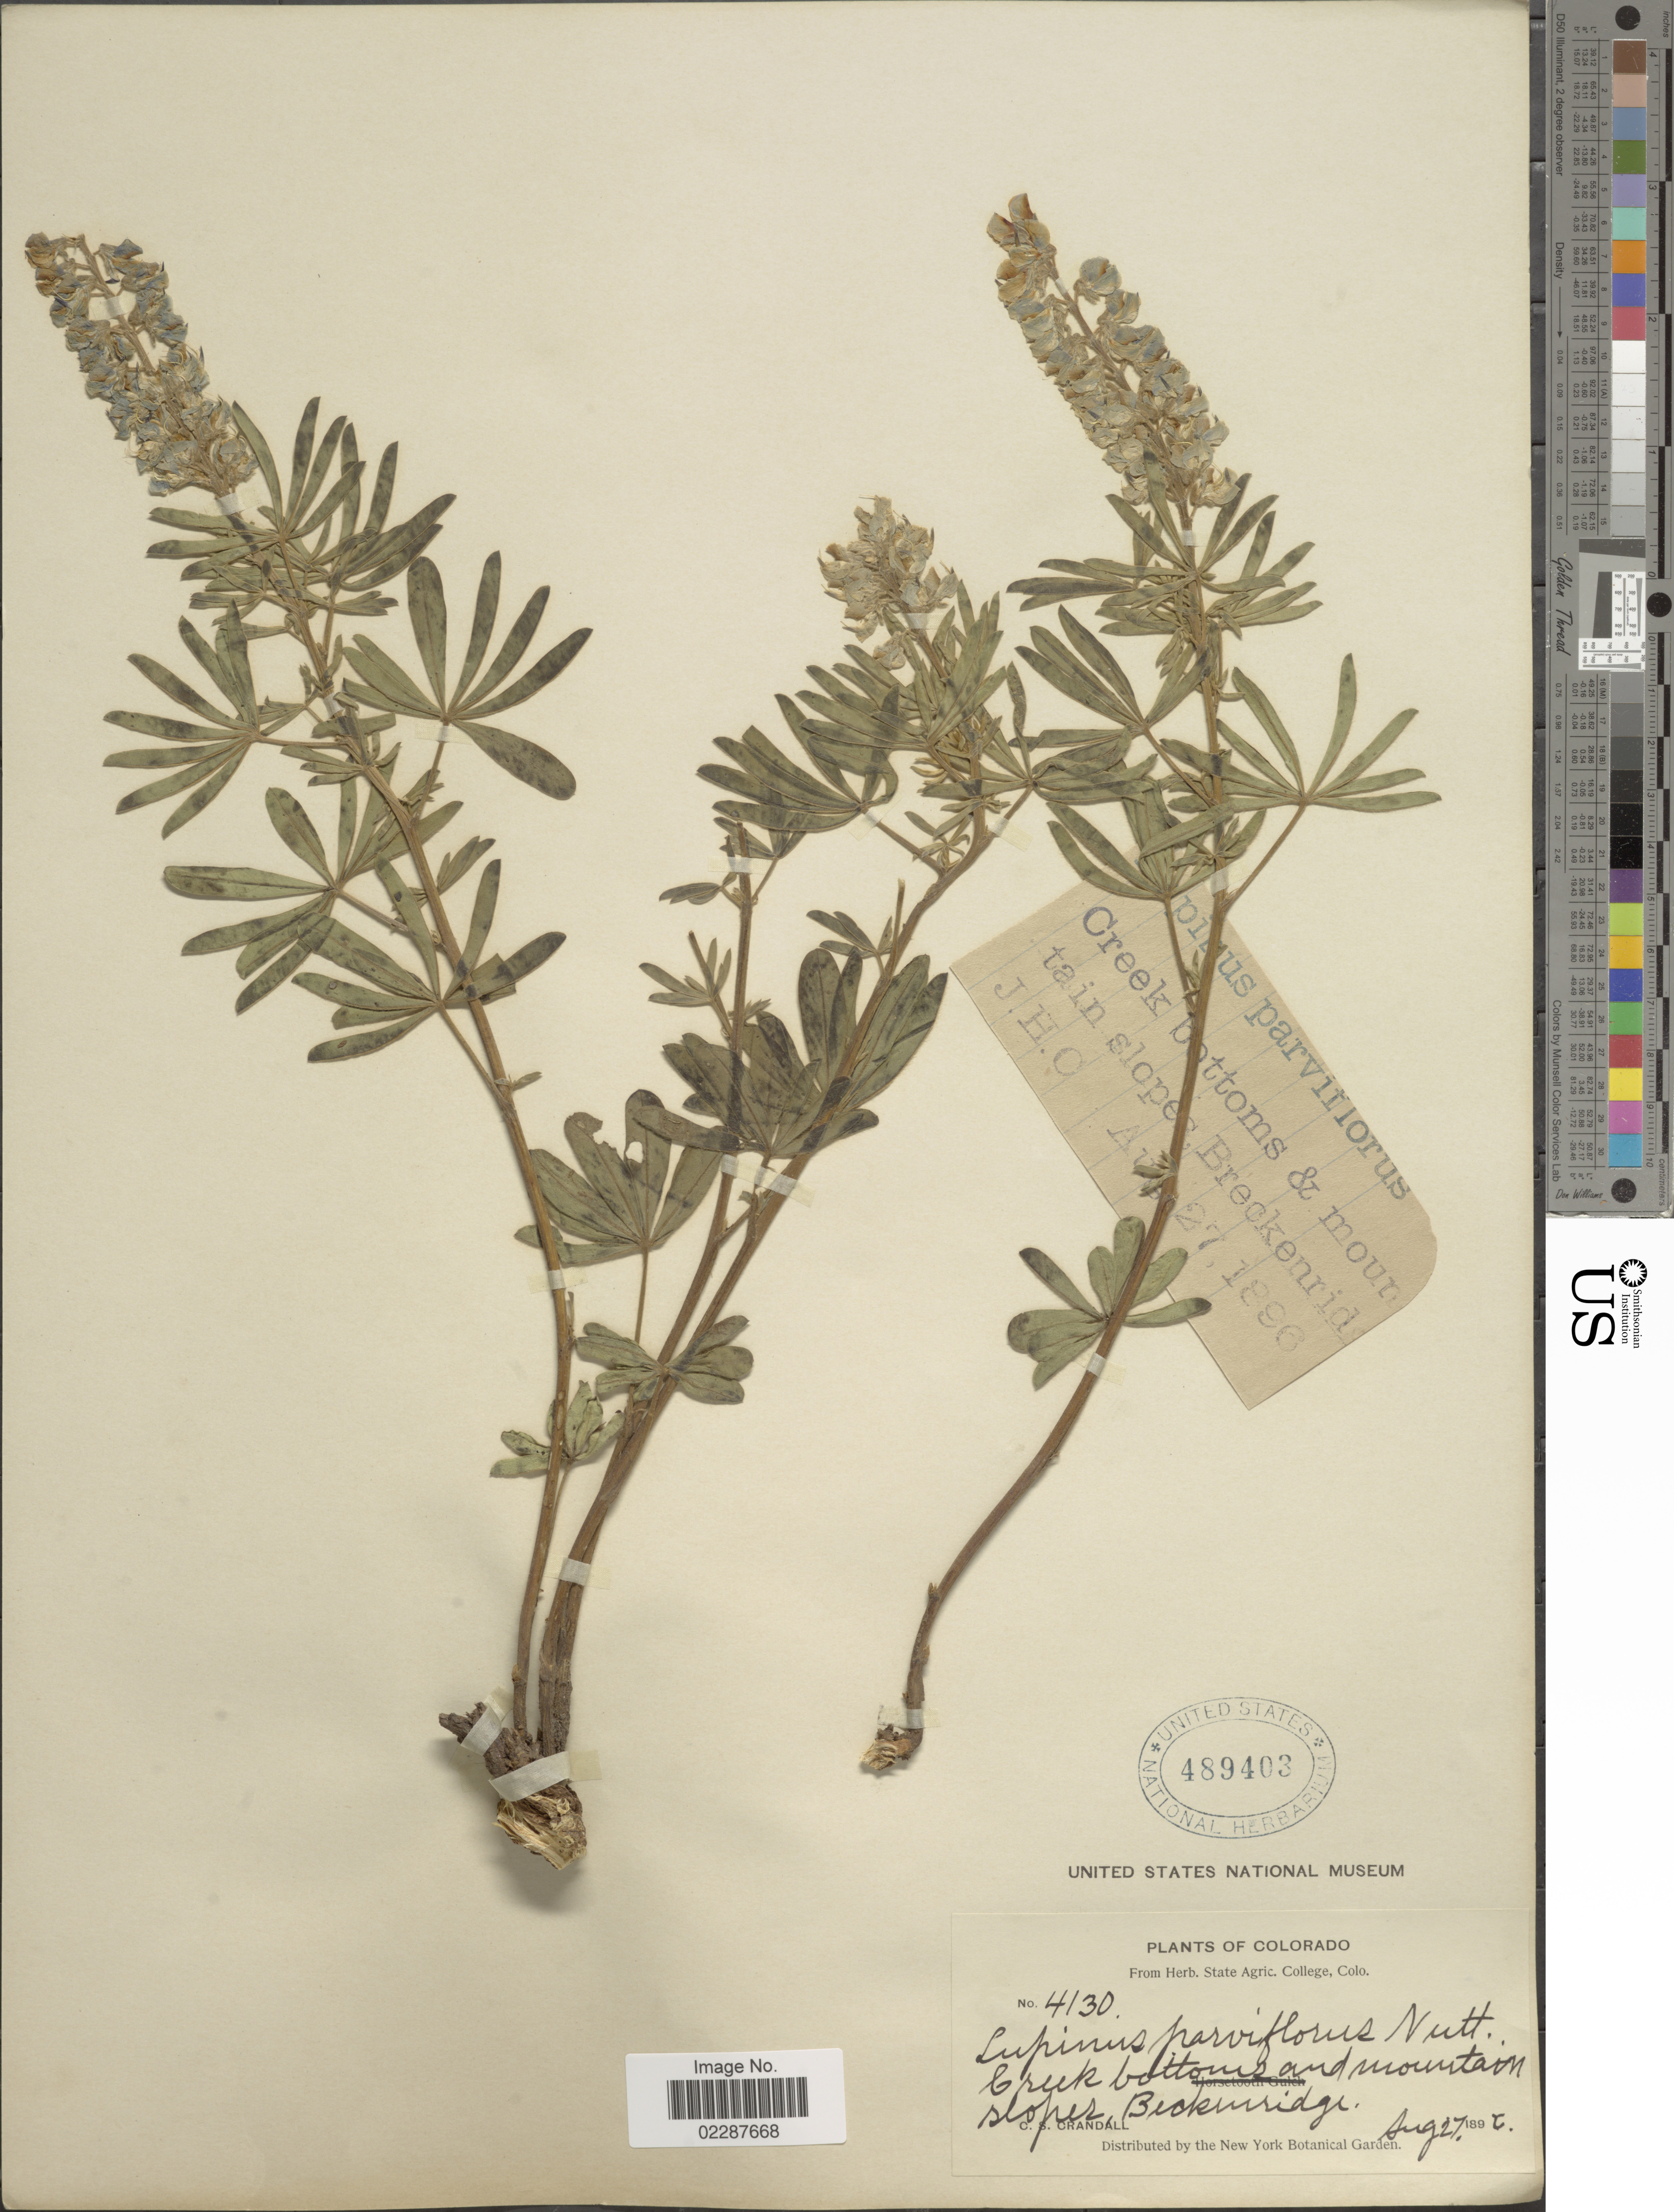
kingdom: Plantae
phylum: Tracheophyta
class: Magnoliopsida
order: Fabales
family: Fabaceae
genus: Lupinus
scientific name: Lupinus spathulatus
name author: Rydb.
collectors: C. Crandall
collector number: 4130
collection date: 1896-08-27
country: United States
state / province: Colorado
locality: Creek bottoms and mountain slopes Breckenridge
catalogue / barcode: US 489403